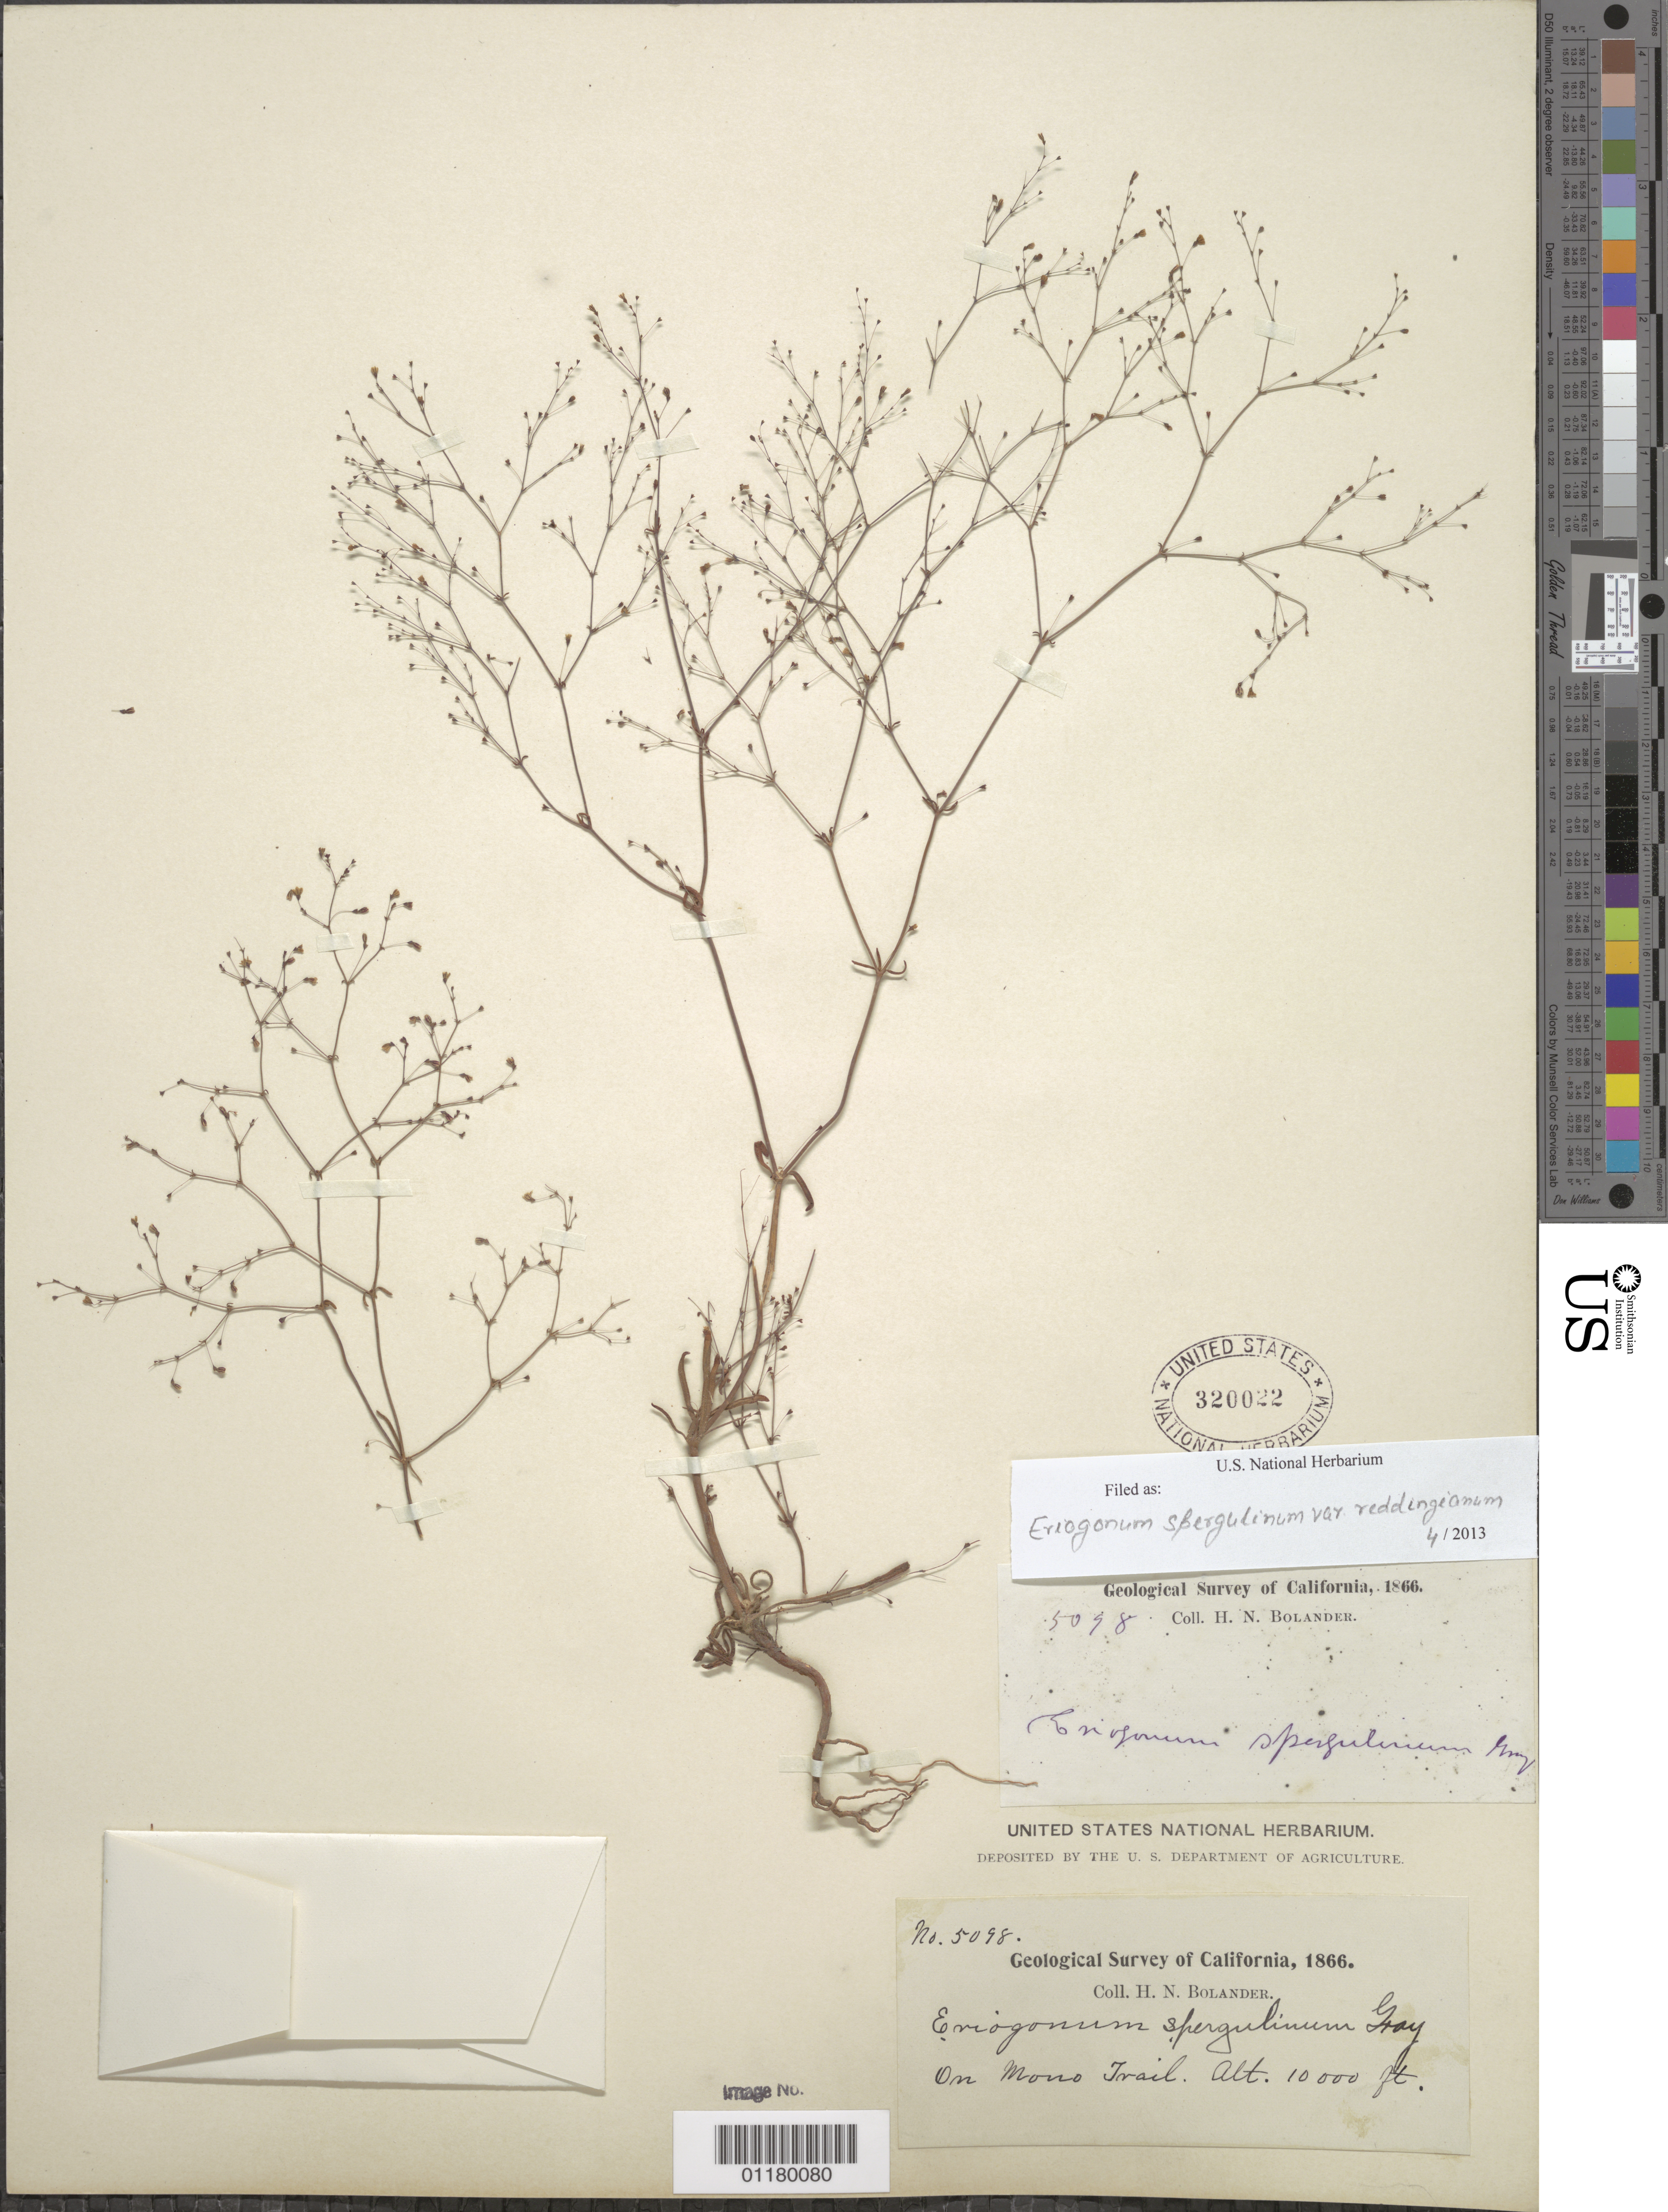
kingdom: Plantae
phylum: Tracheophyta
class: Magnoliopsida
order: Caryophyllales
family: Polygonaceae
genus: Eriogonum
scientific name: Eriogonum spergulinum var. reddingianum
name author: (M.E. Jones) J.T. Howell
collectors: H. Bolander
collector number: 5098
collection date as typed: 1866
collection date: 1866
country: United States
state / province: California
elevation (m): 3048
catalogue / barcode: US 320022